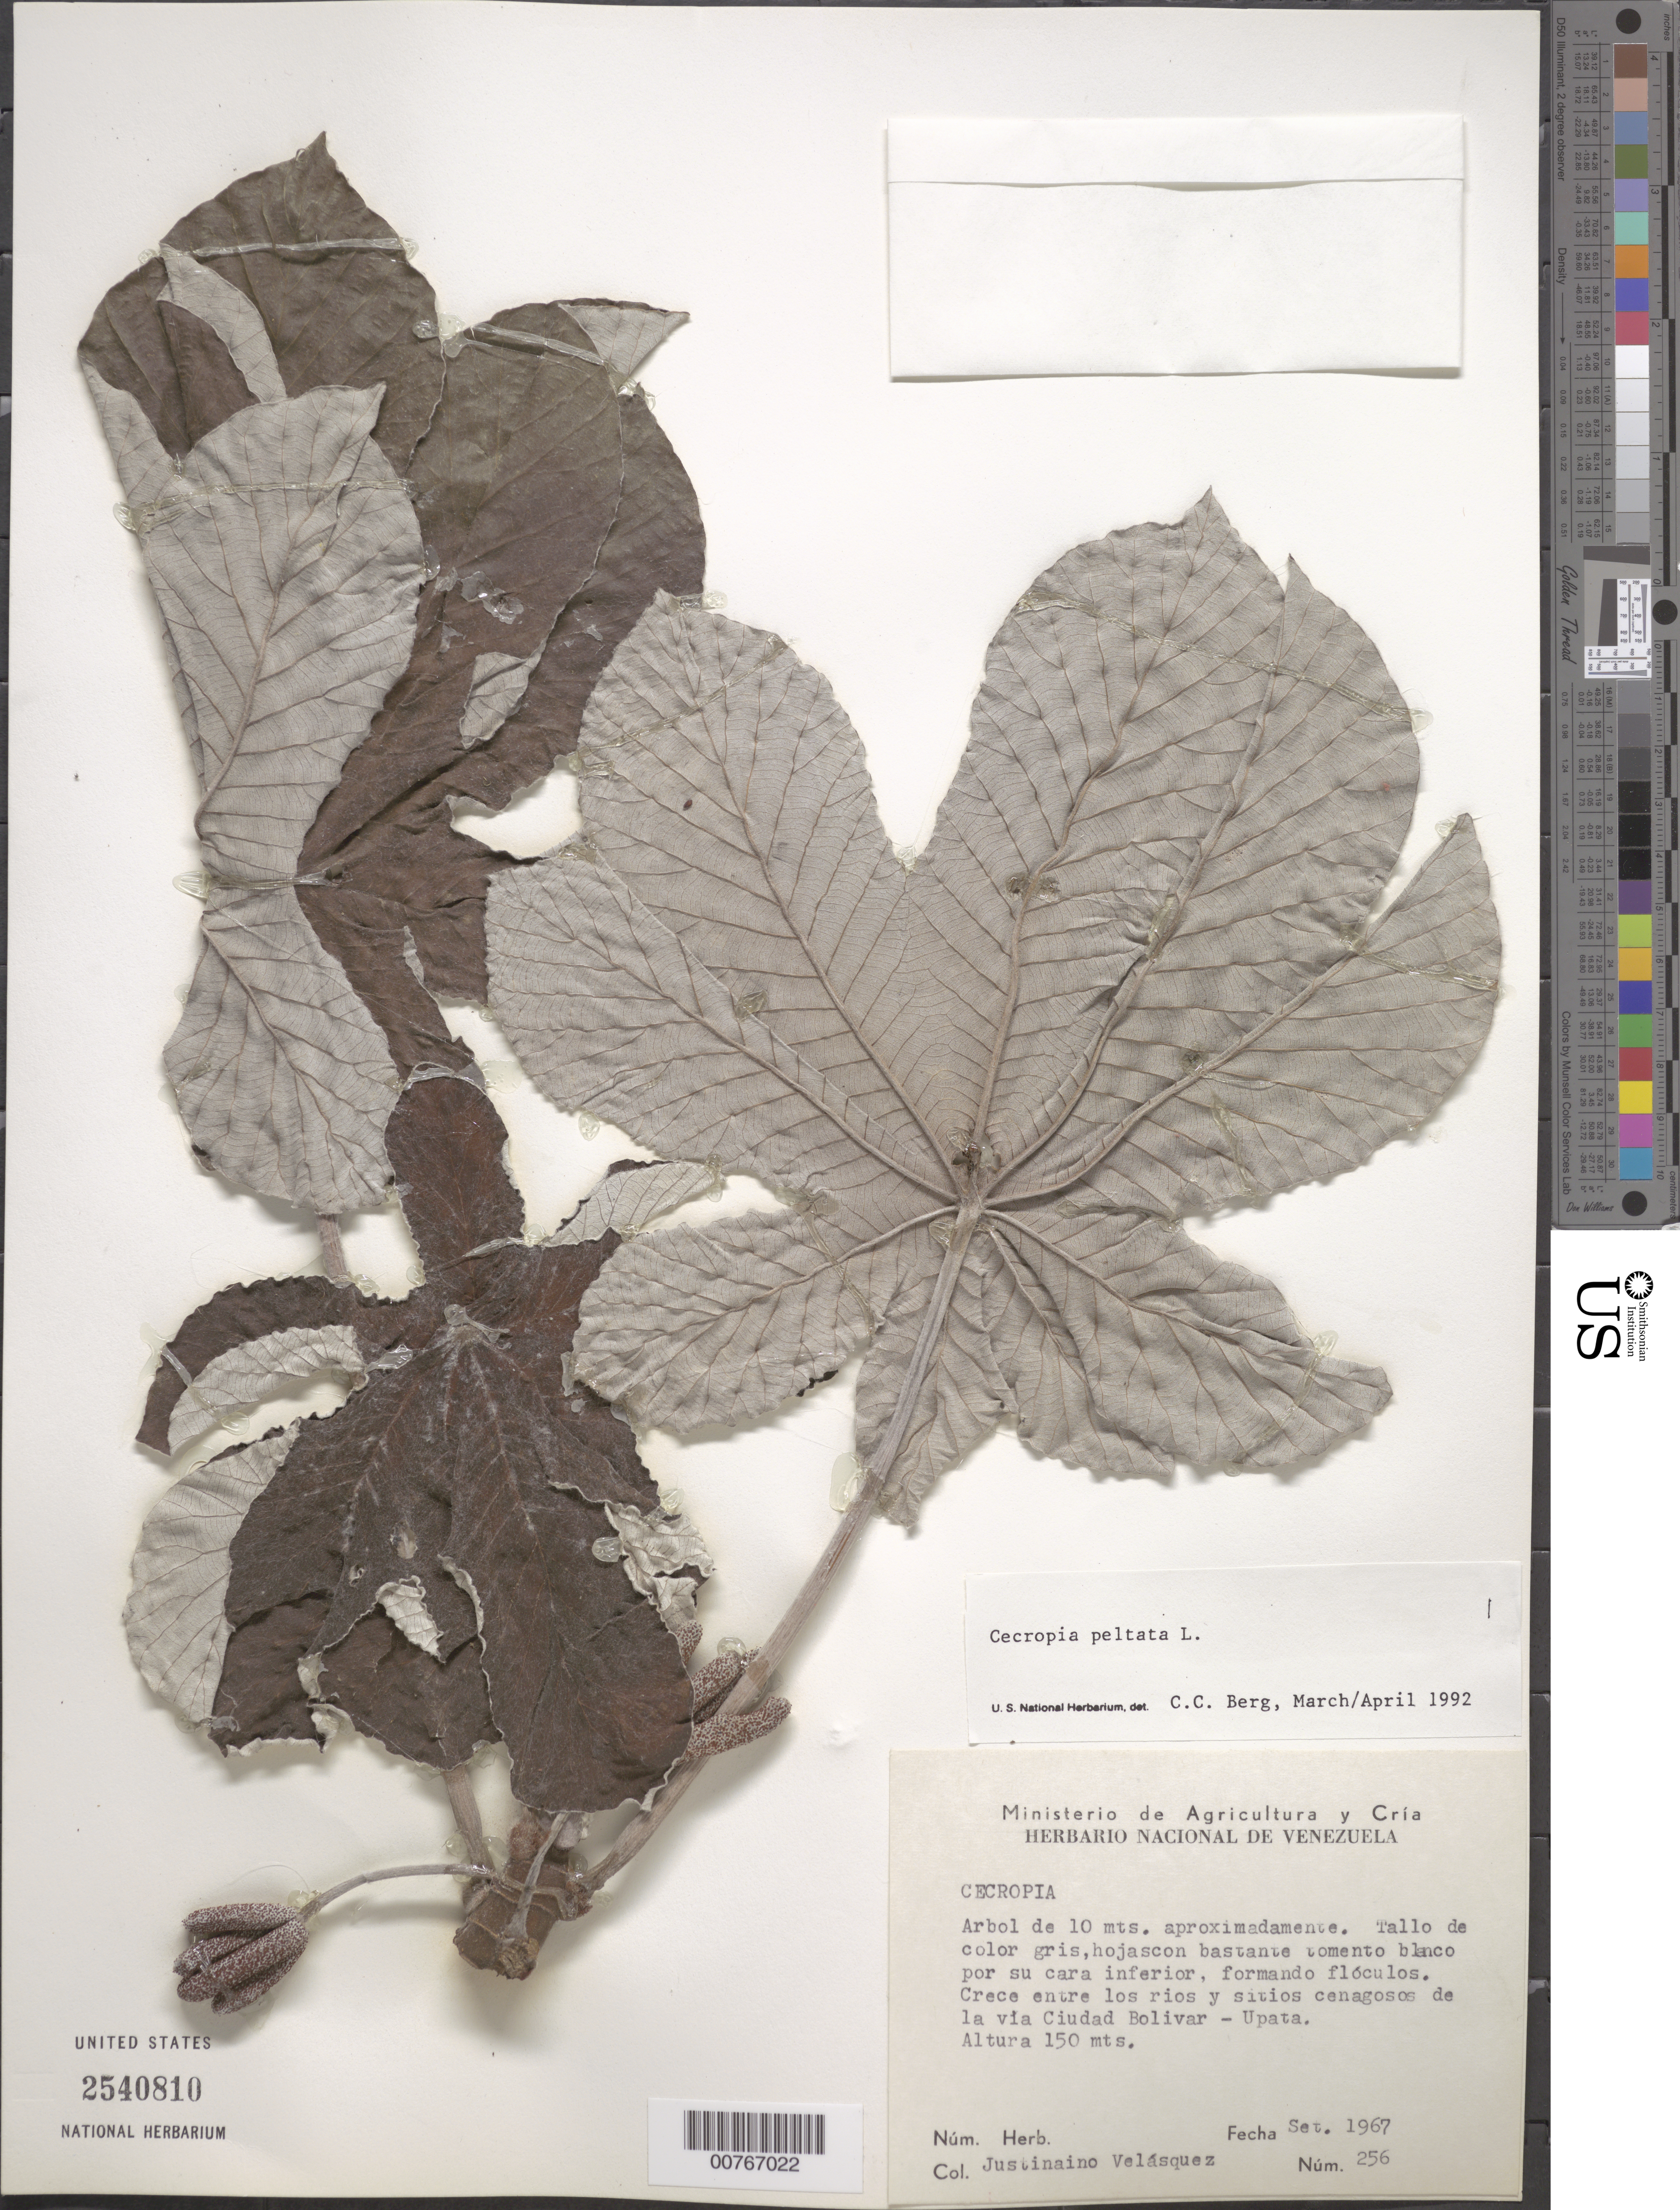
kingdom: Plantae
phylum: Tracheophyta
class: Magnoliopsida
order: Rosales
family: Urticaceae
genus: Cecropia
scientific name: Cecropia peltata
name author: L.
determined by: Berg, C. C.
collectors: J. Velasquez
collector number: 256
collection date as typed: Sep-67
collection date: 1967-09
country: Venezuela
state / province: Bolívar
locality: Ciudad Bolívar-Upata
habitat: Entre los rios y sitios cenagosos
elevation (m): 150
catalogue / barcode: US 2540810